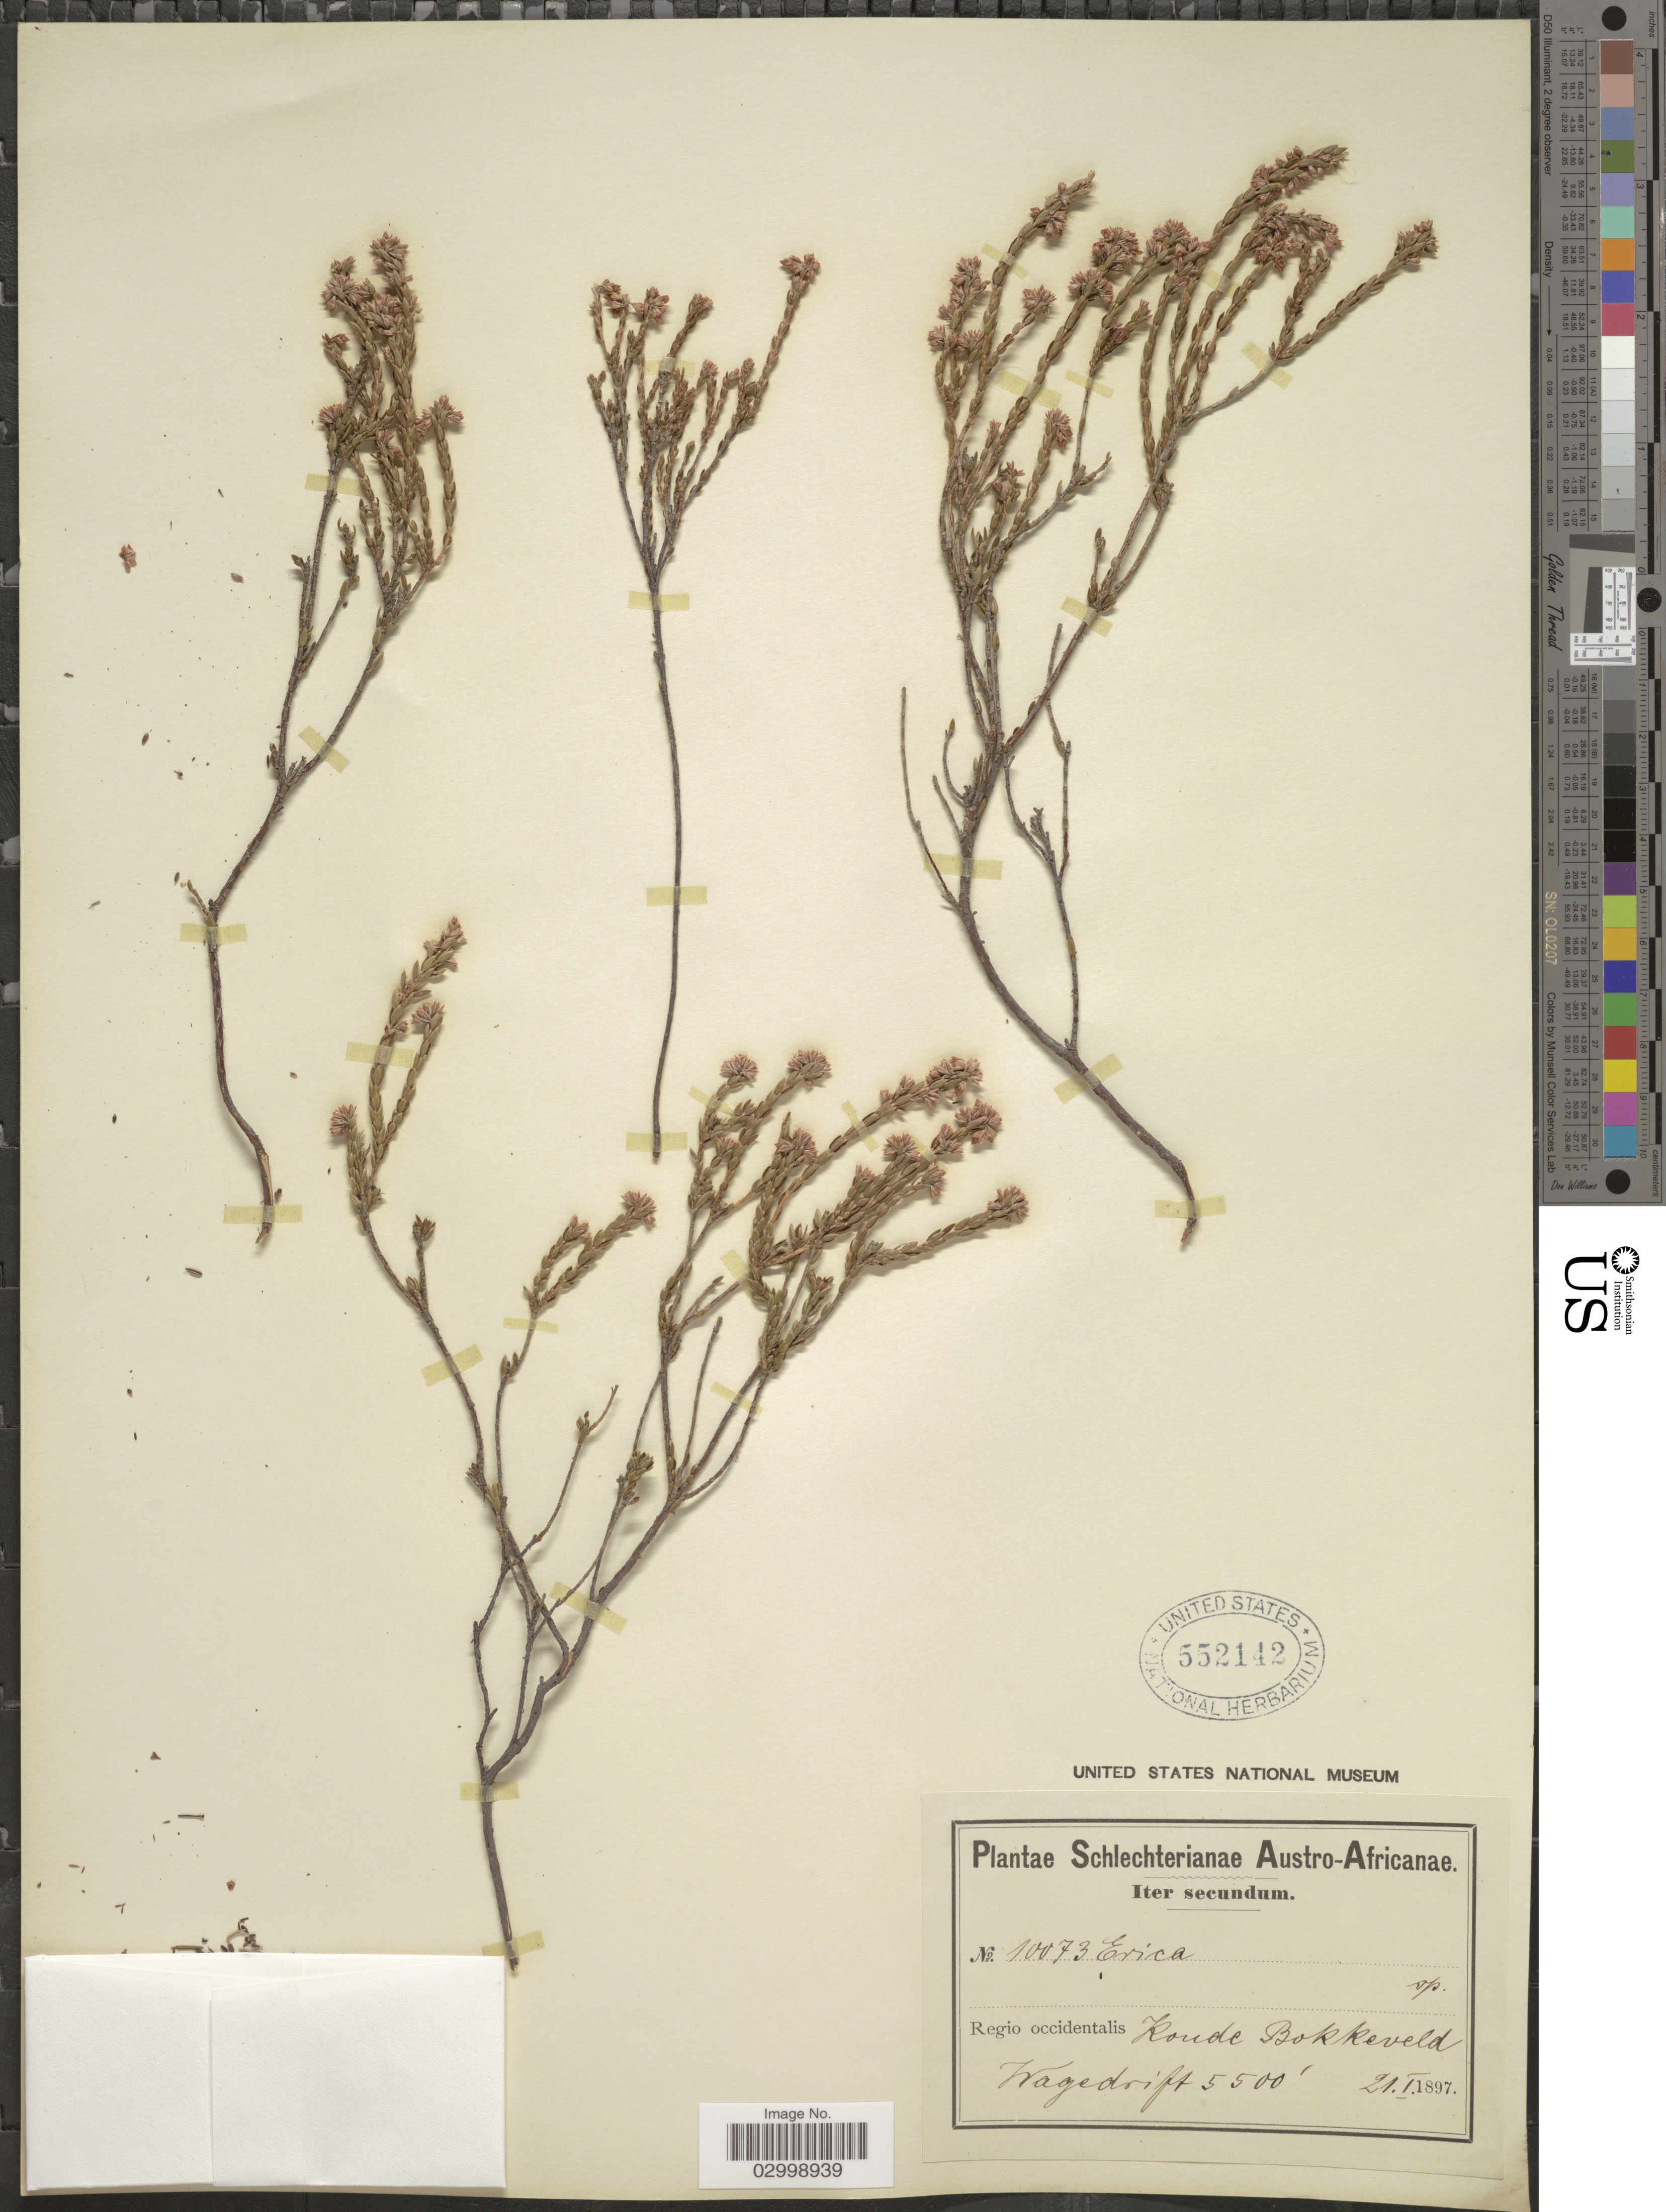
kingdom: Plantae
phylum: Tracheophyta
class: Magnoliopsida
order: Ericales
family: Ericaceae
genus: Erica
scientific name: Erica sp.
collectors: Schlechter, --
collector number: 10073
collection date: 1897-01-21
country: South Africa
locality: Austro-Africanae, Regio occidentalis, Koude Bokkeveld, Wagedrift.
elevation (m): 1676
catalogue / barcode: US 552142